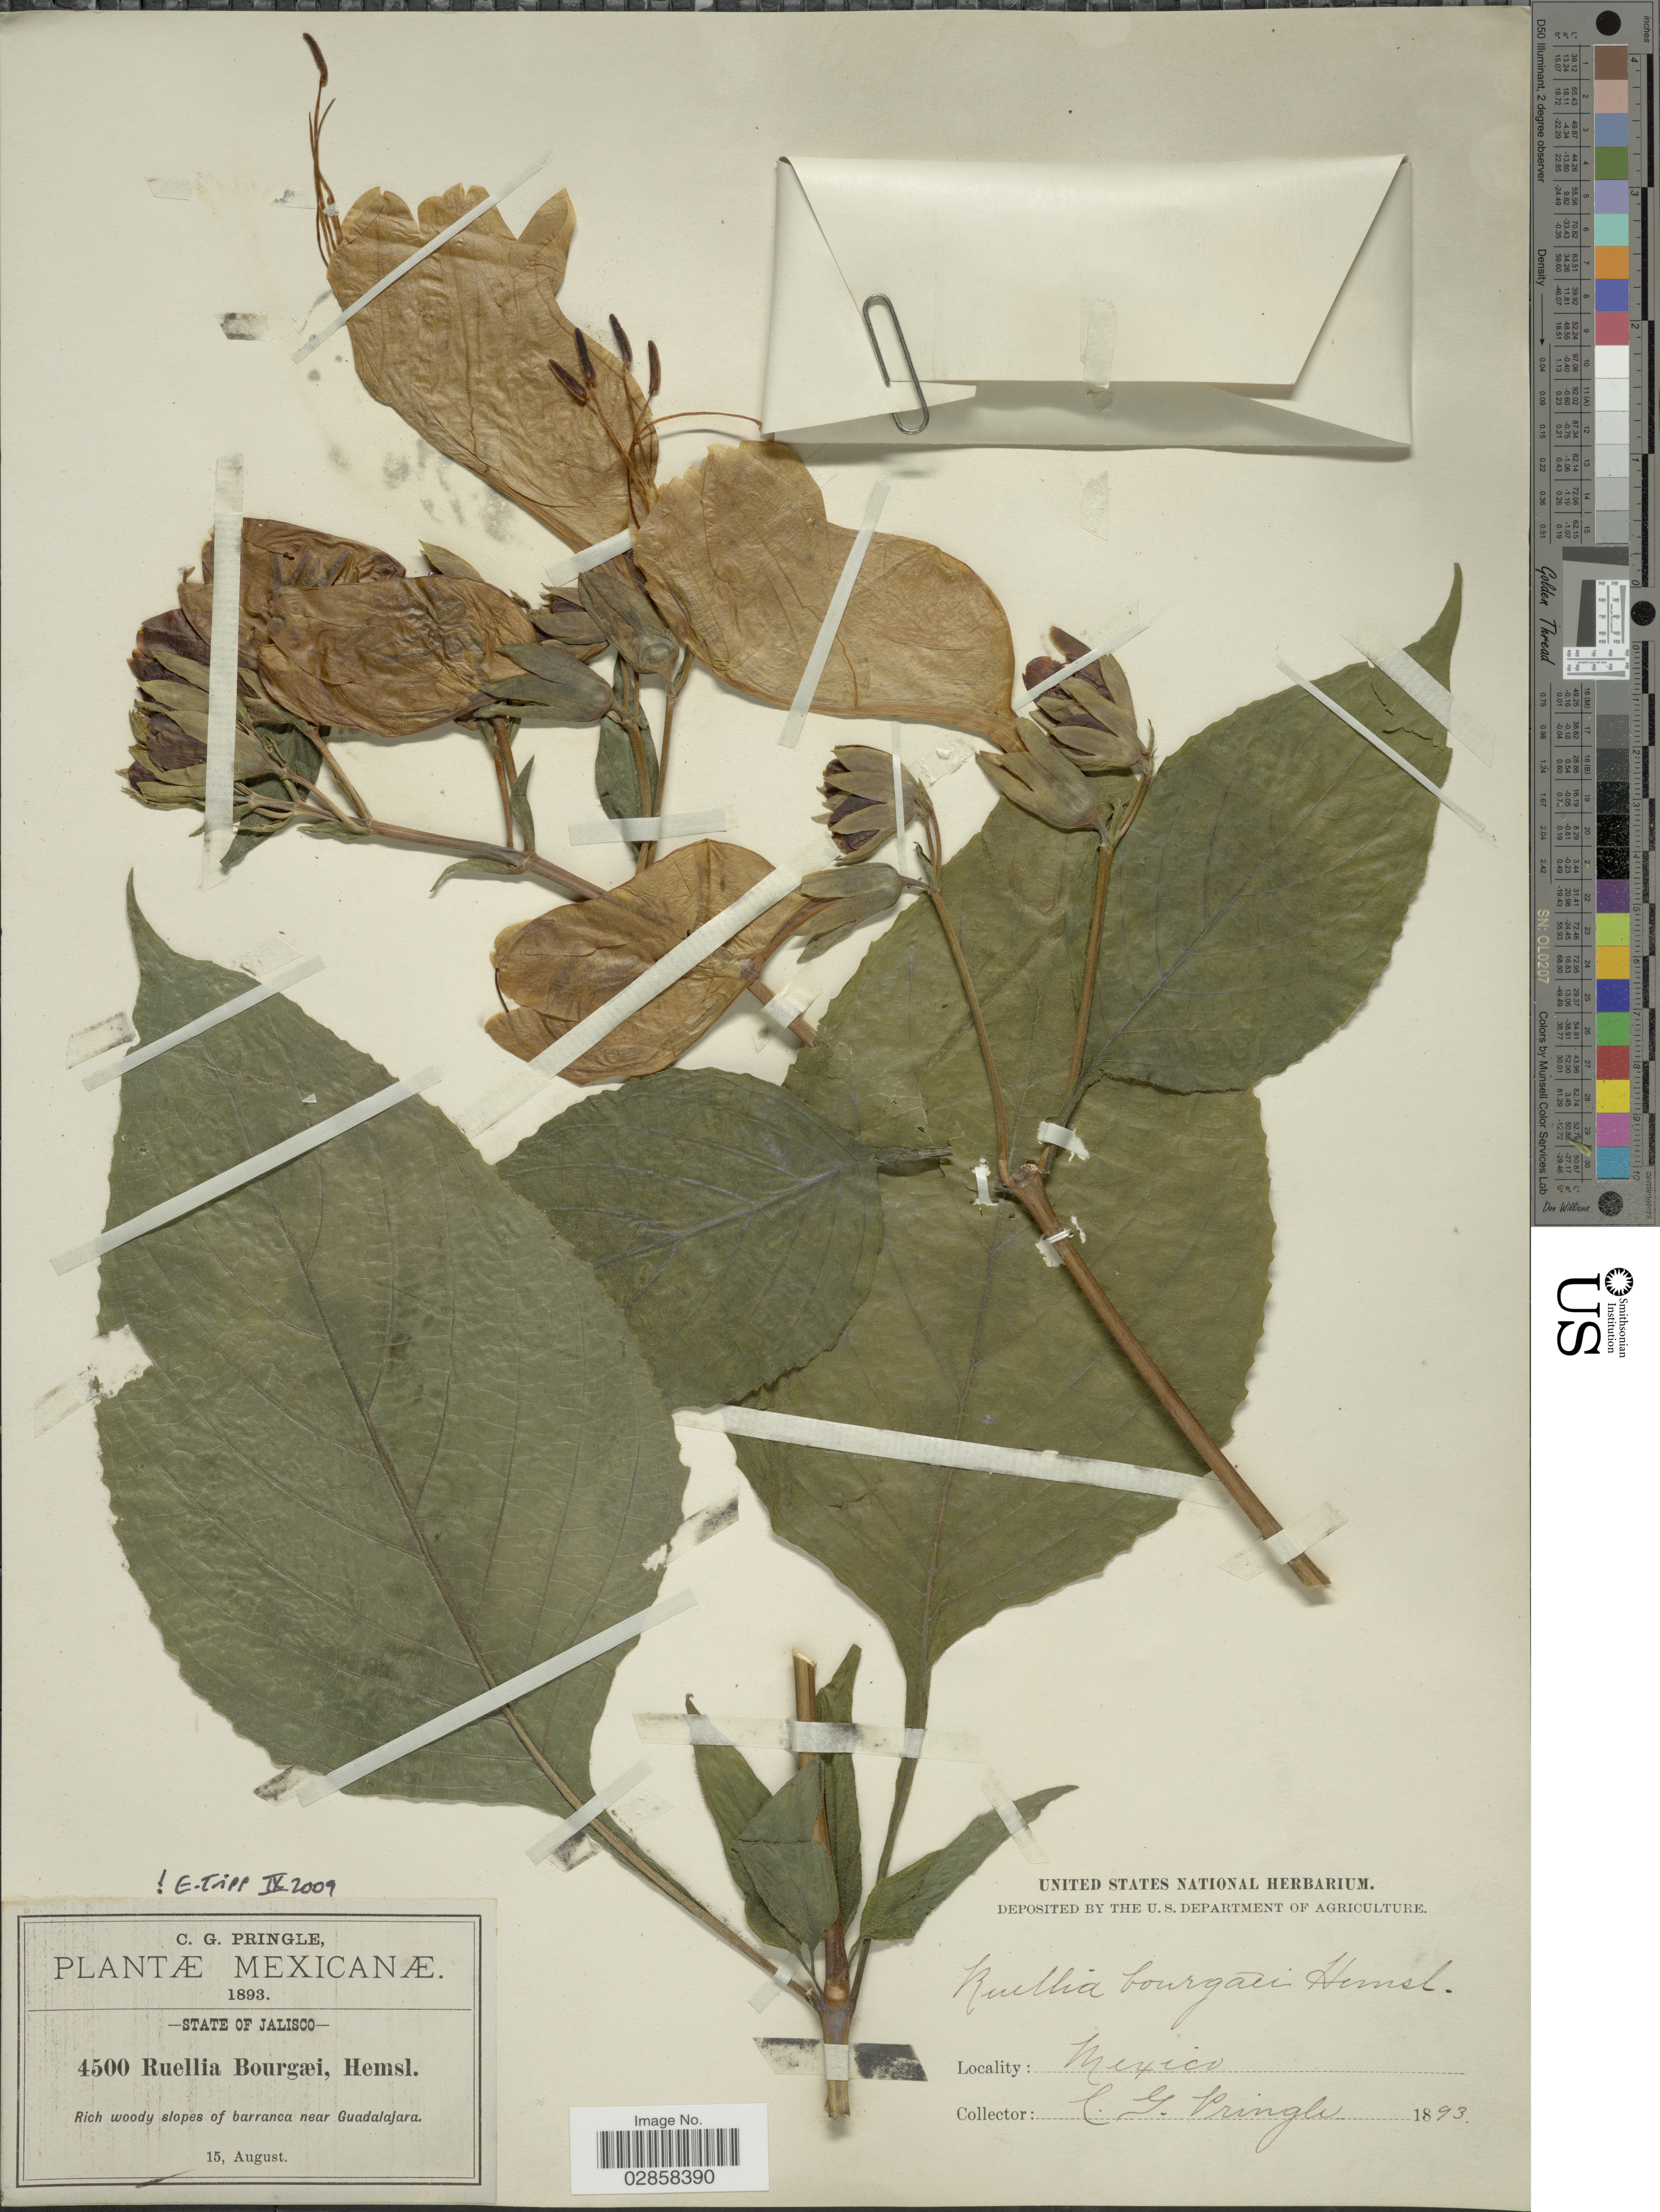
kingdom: Plantae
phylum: Tracheophyta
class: Magnoliopsida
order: Lamiales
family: Acanthaceae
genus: Ruellia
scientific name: Ruellia bourgaei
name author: Hemsl.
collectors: C. G. Pringle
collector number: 4500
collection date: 1893-08-15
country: Mexico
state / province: Jalisco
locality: Rich woody slopes of barranca near Guadalajara.